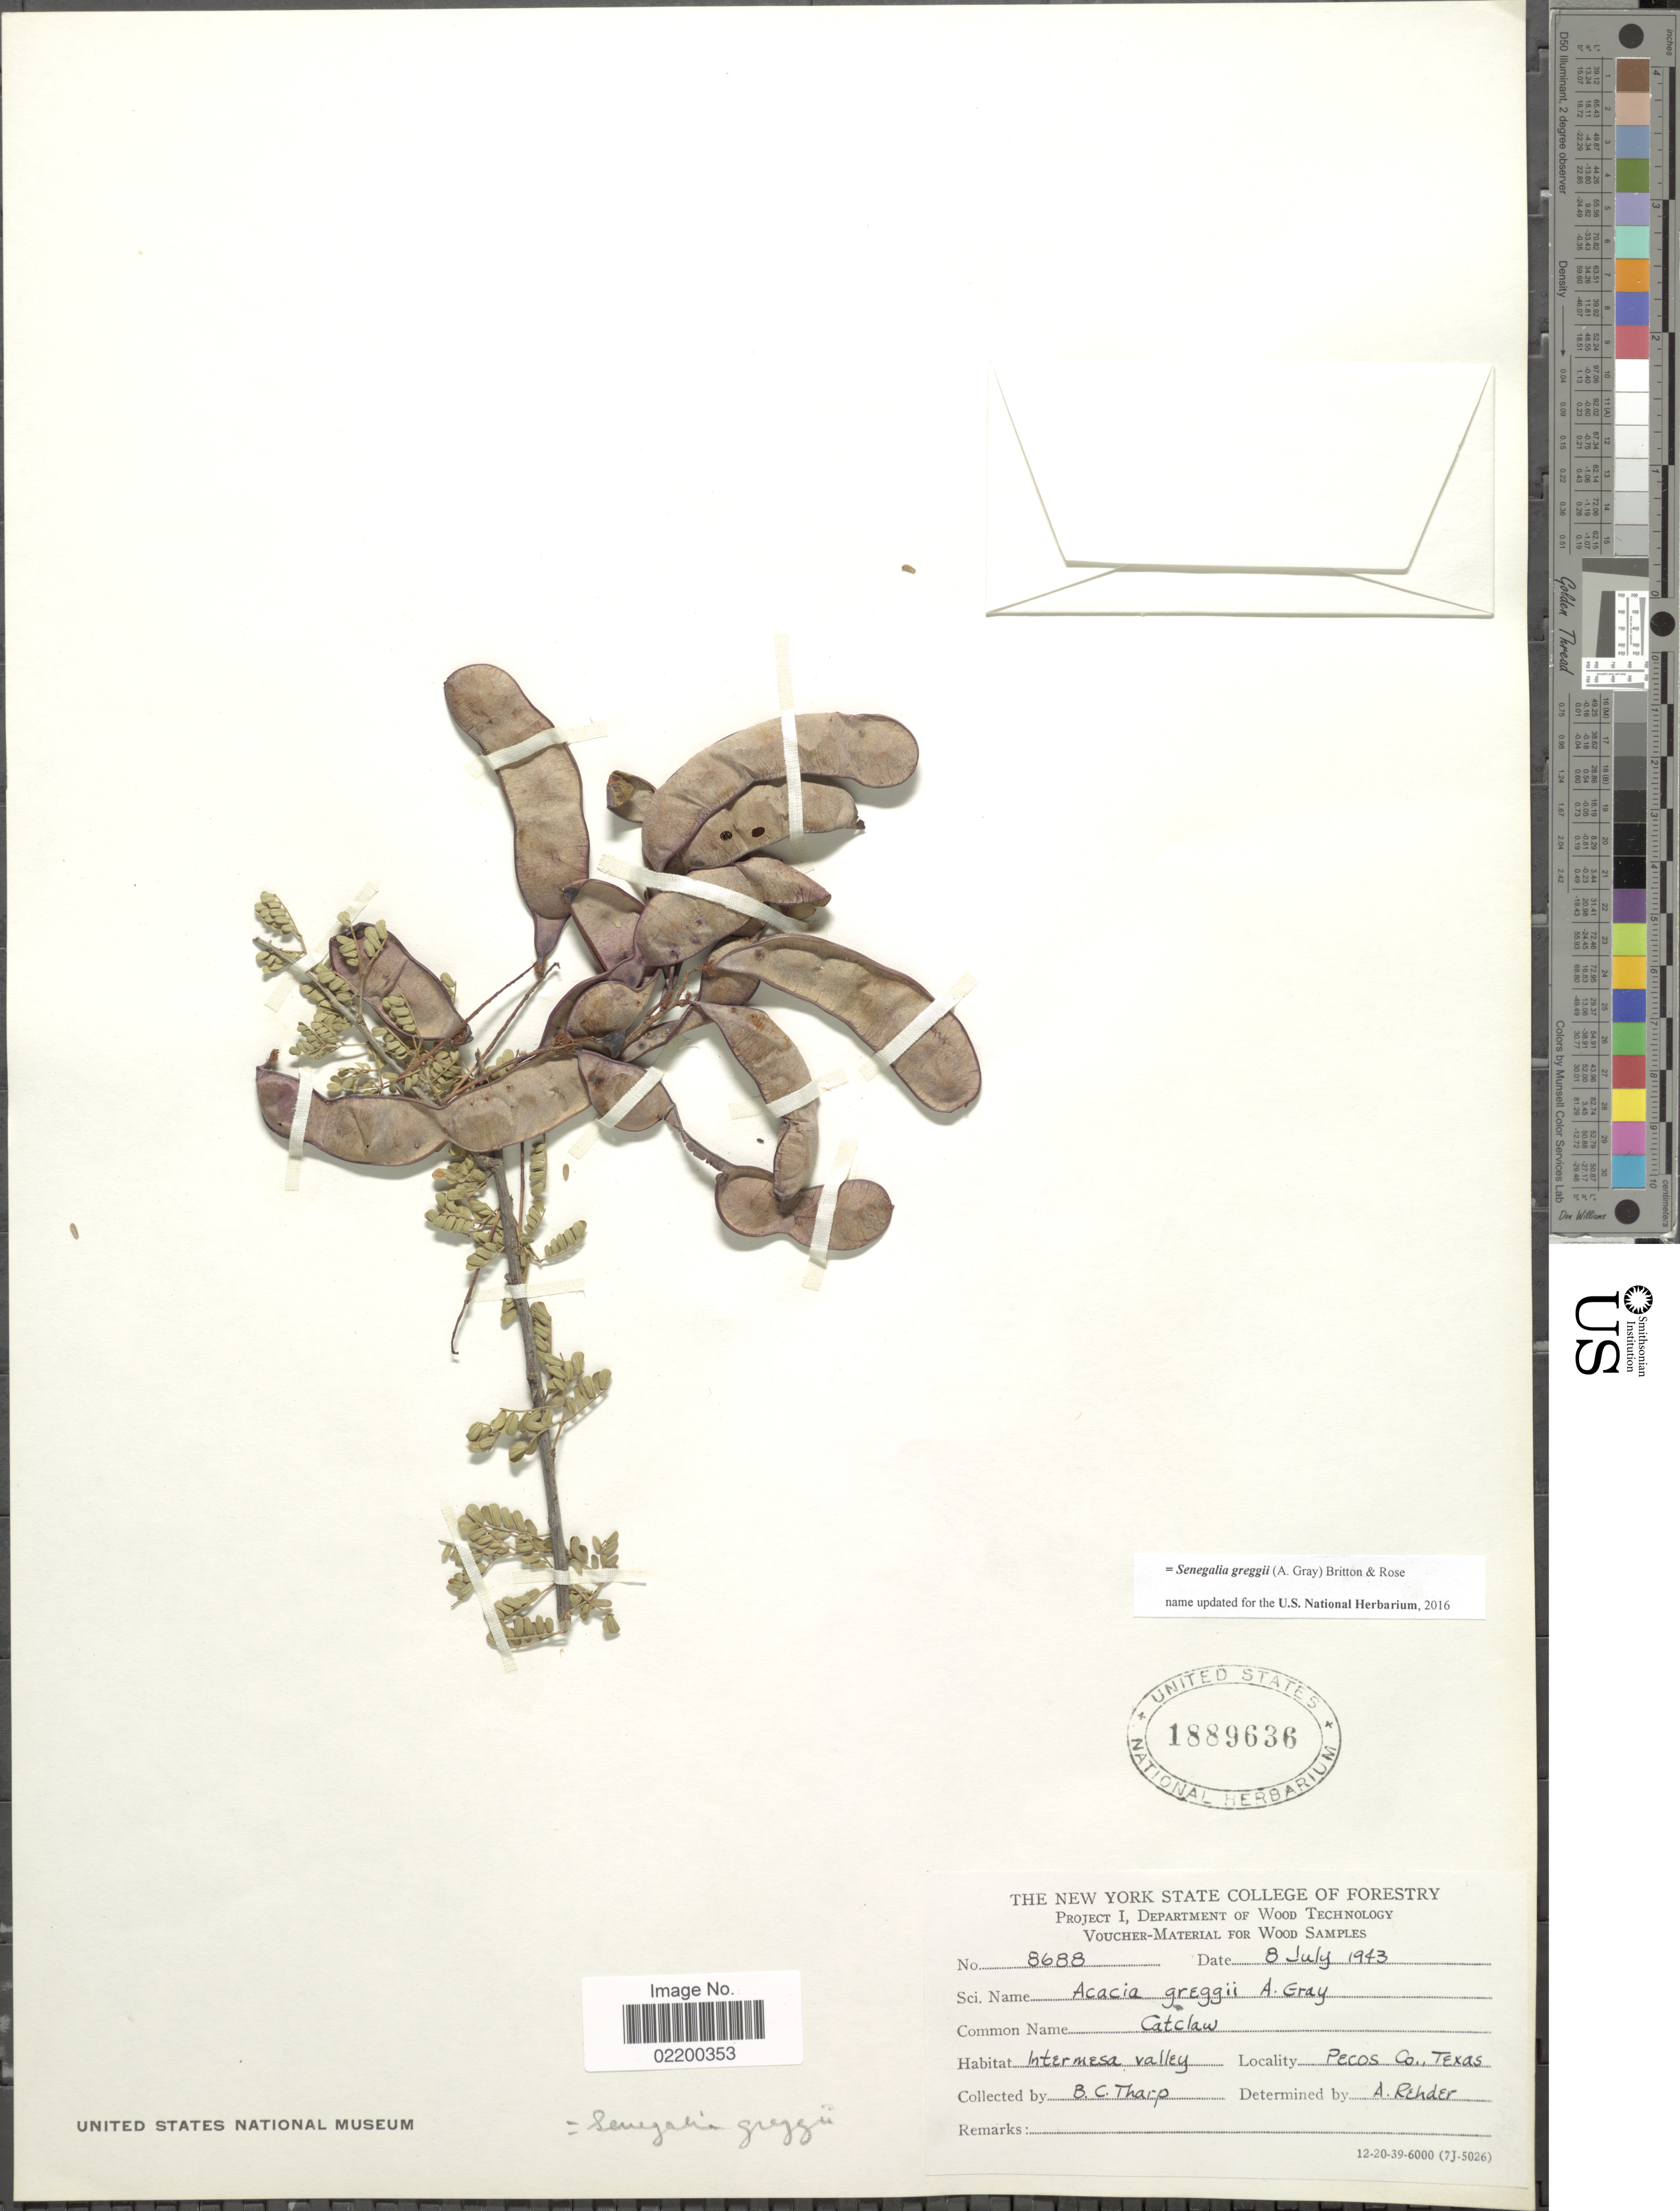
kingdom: Plantae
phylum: Tracheophyta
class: Magnoliopsida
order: Fabales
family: Fabaceae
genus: Senegalia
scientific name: Senegalia greggii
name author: (A. Gray) Britton & Rose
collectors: B. C. Tharp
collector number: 8688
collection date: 1943-07-08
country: United States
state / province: Texas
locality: Catclaw, Intermesa valley, Pecos Co, Project I, Department of Wood Technology Voucher-Material for Wood Samples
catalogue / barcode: US 1889636